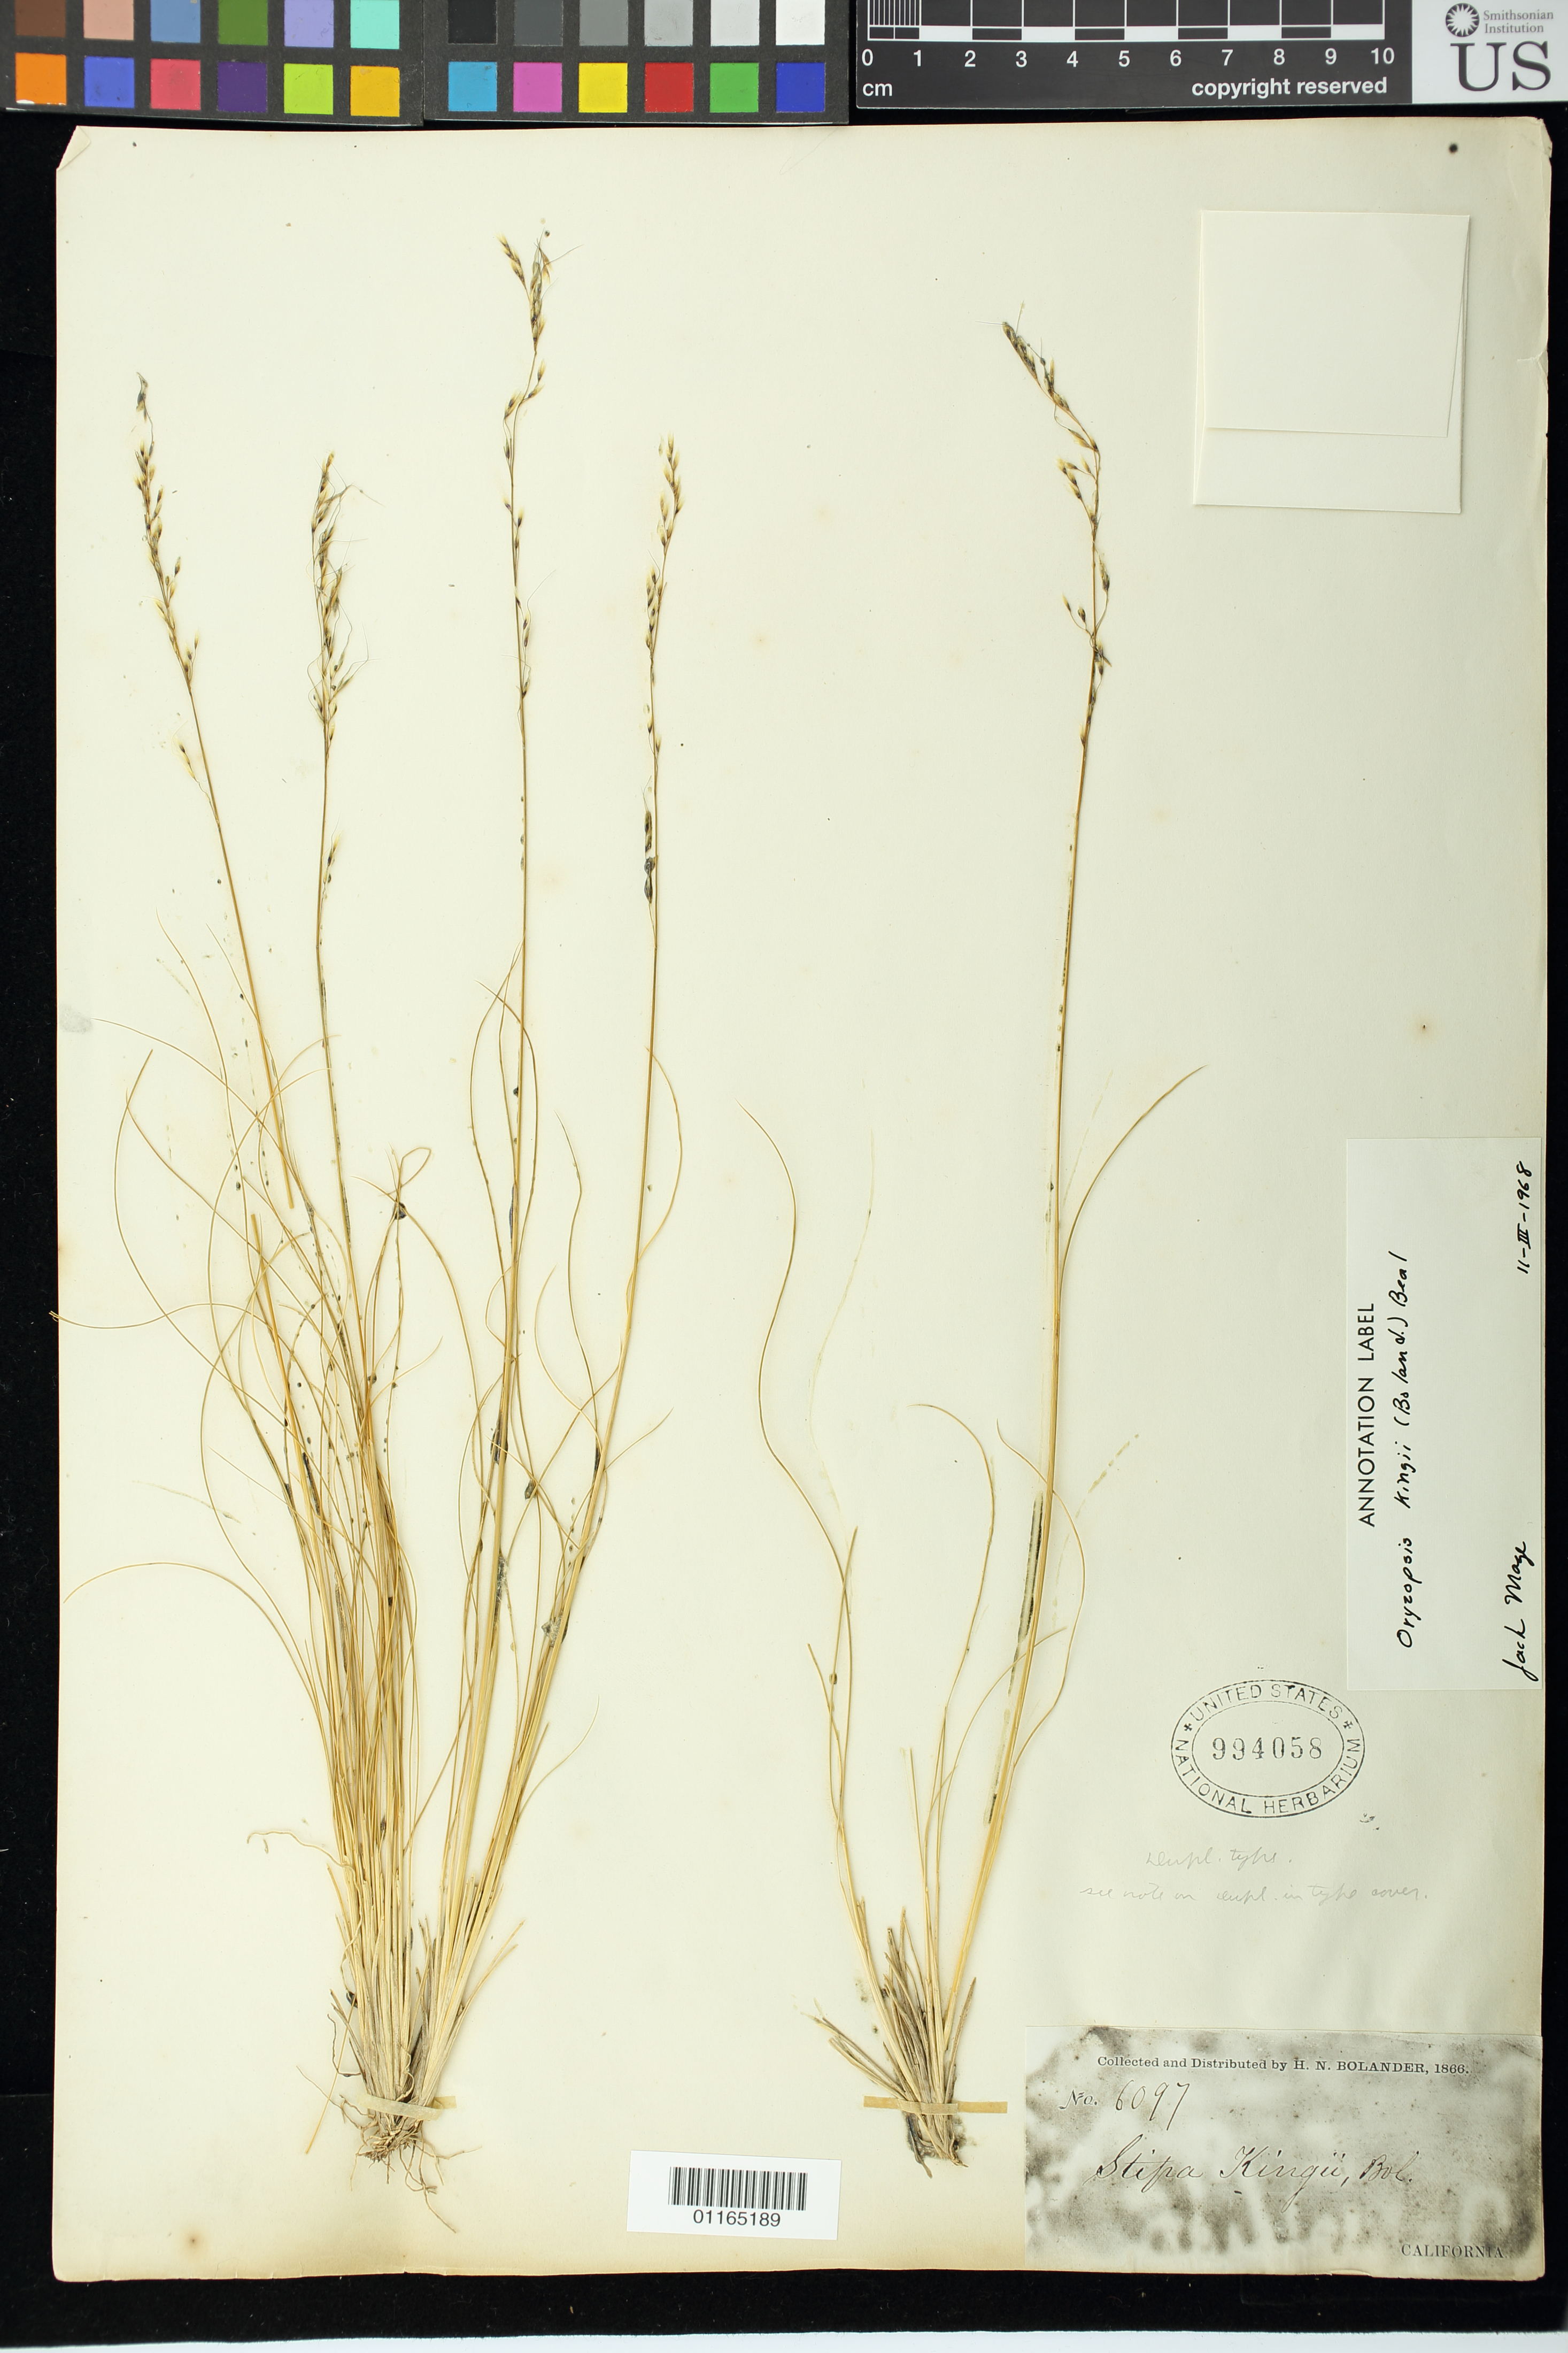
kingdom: Plantae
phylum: Tracheophyta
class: Liliopsida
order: Poales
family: Poaceae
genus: Stipa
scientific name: Stipa kingii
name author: Bol.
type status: Type Collection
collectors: H. Bolander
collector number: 6097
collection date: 1866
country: United States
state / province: California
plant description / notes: distributed by Bolander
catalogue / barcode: US 994058